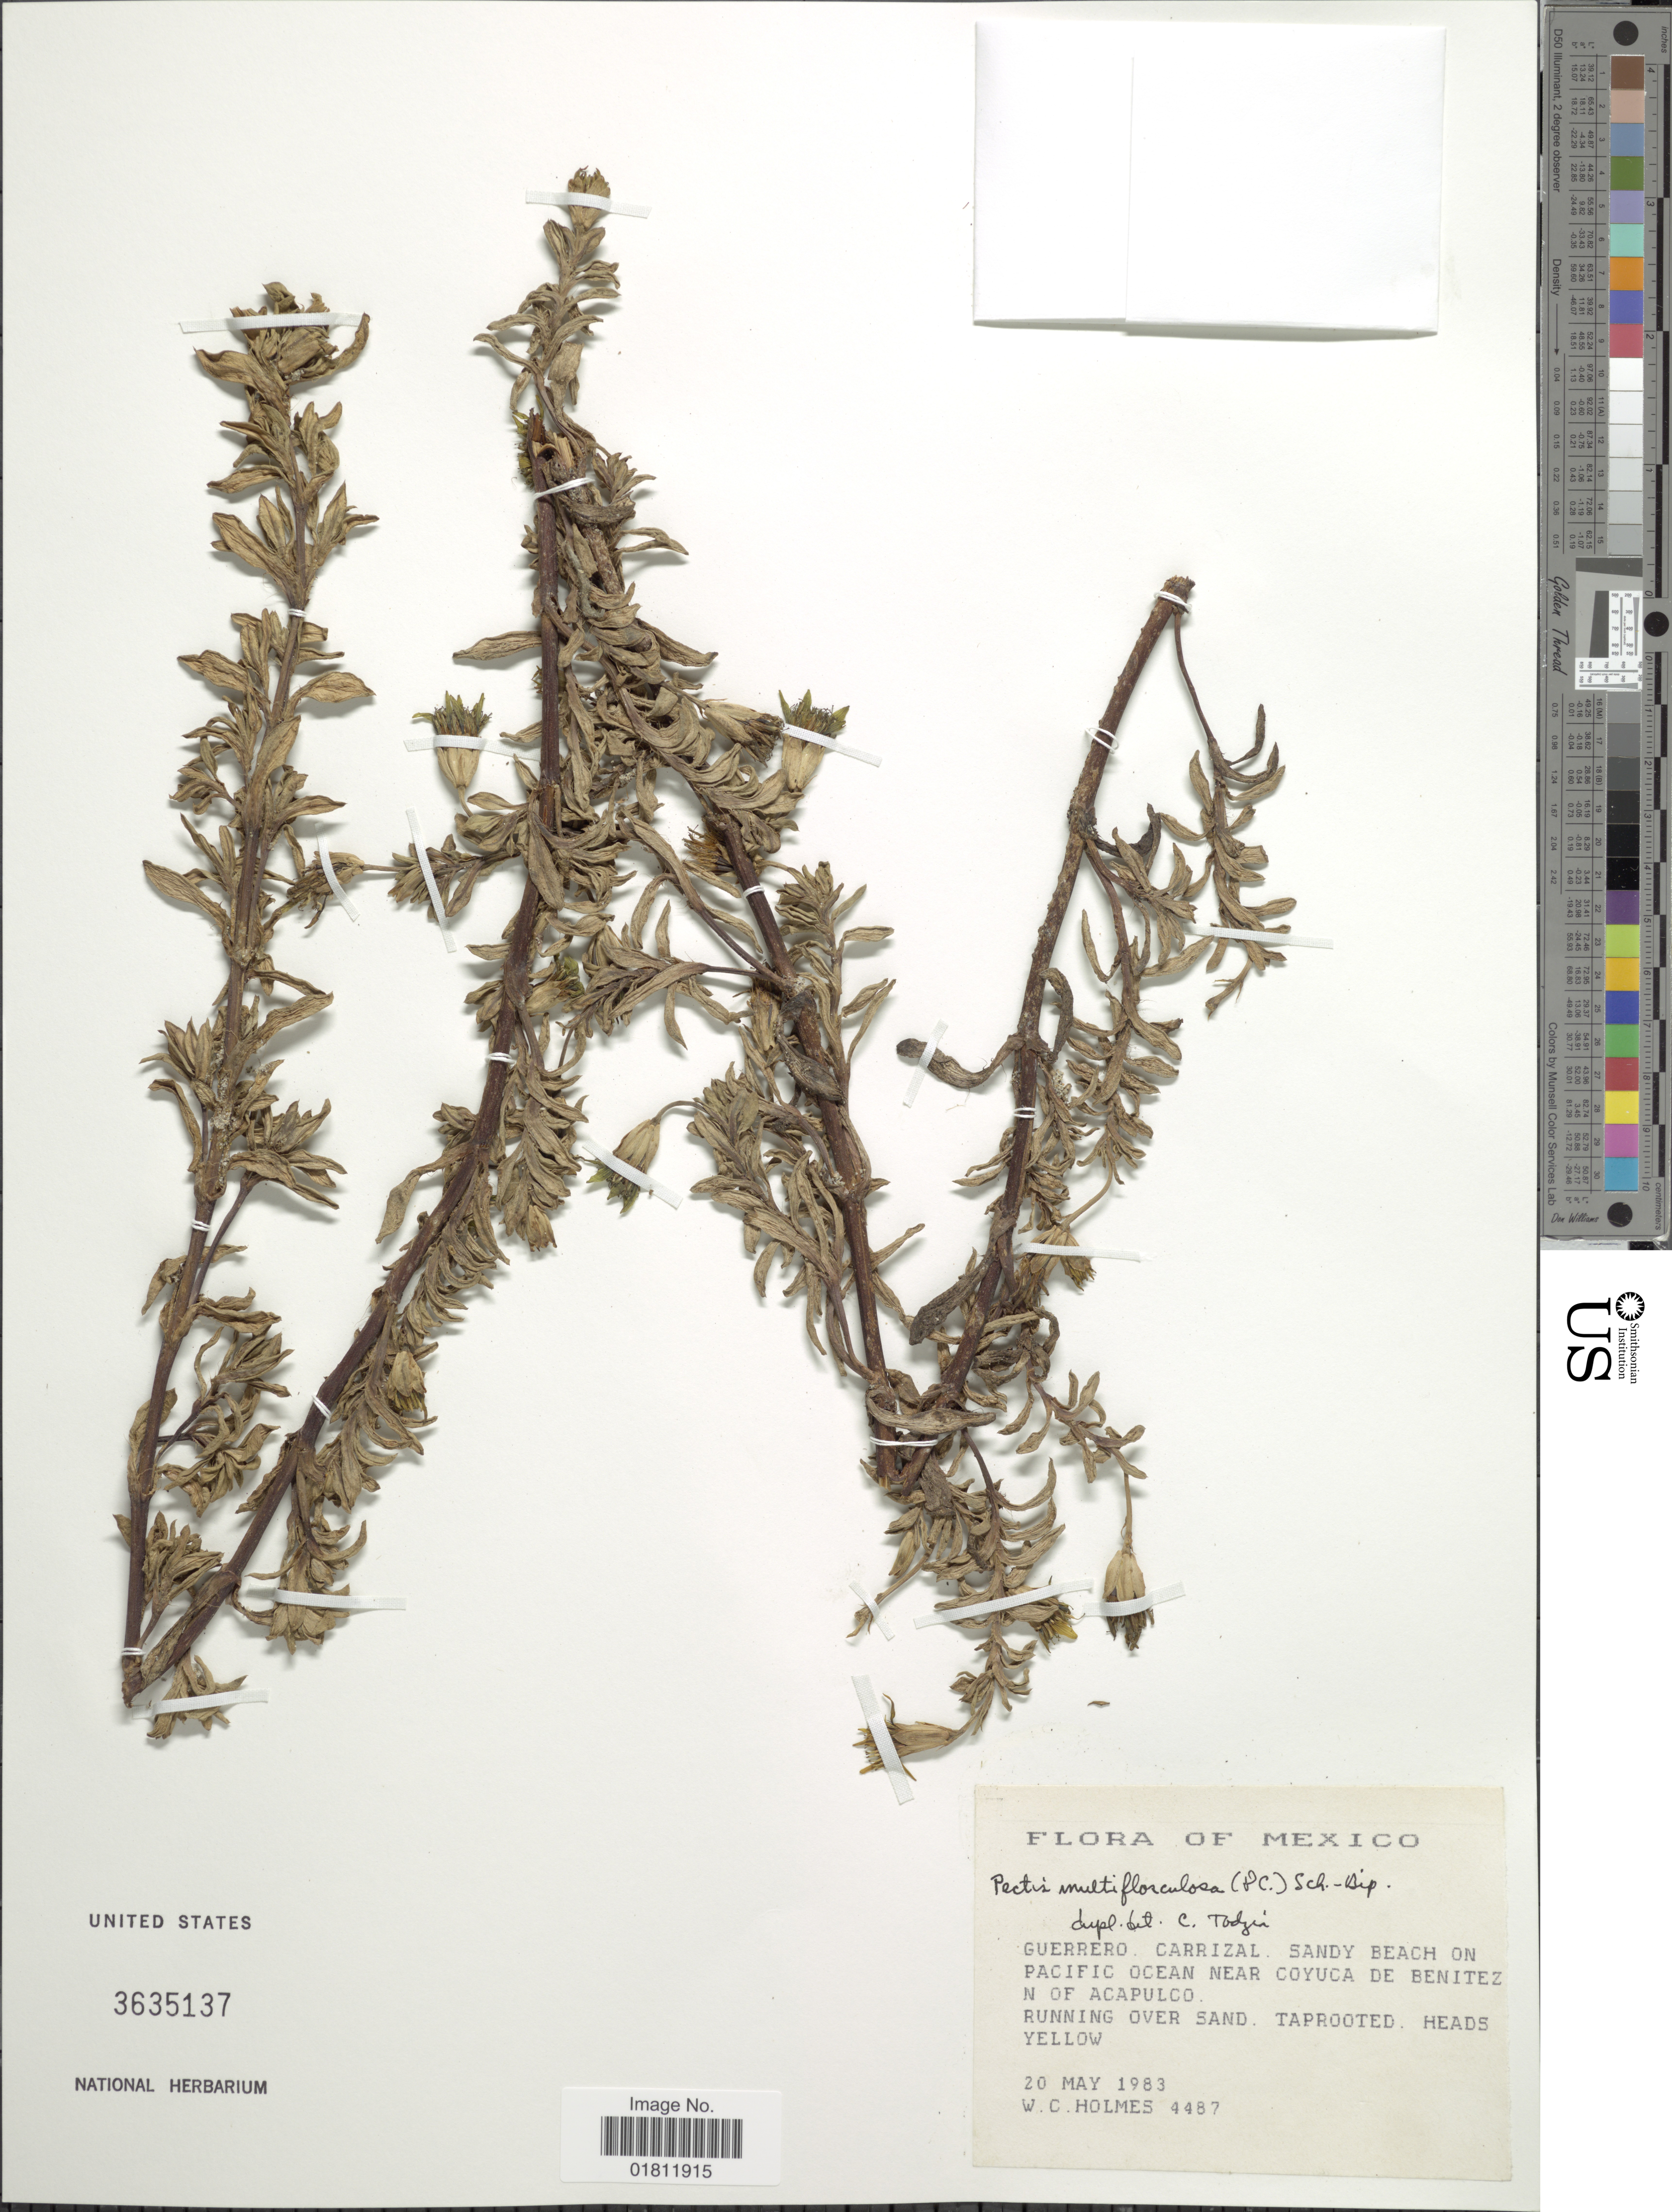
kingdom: Plantae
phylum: Tracheophyta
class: Magnoliopsida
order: Asterales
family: Asteraceae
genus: Pectis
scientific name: Pectis multiflosculosa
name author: (DC.) Sch. Bip.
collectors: W. Holmes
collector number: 4487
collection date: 1983-05-20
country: Mexico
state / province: Guerrero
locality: Guerrero Carrizal. Sandy beach on Pacific Ocean near Coyuca de Benitez N of Acapulco.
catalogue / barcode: US 3635137